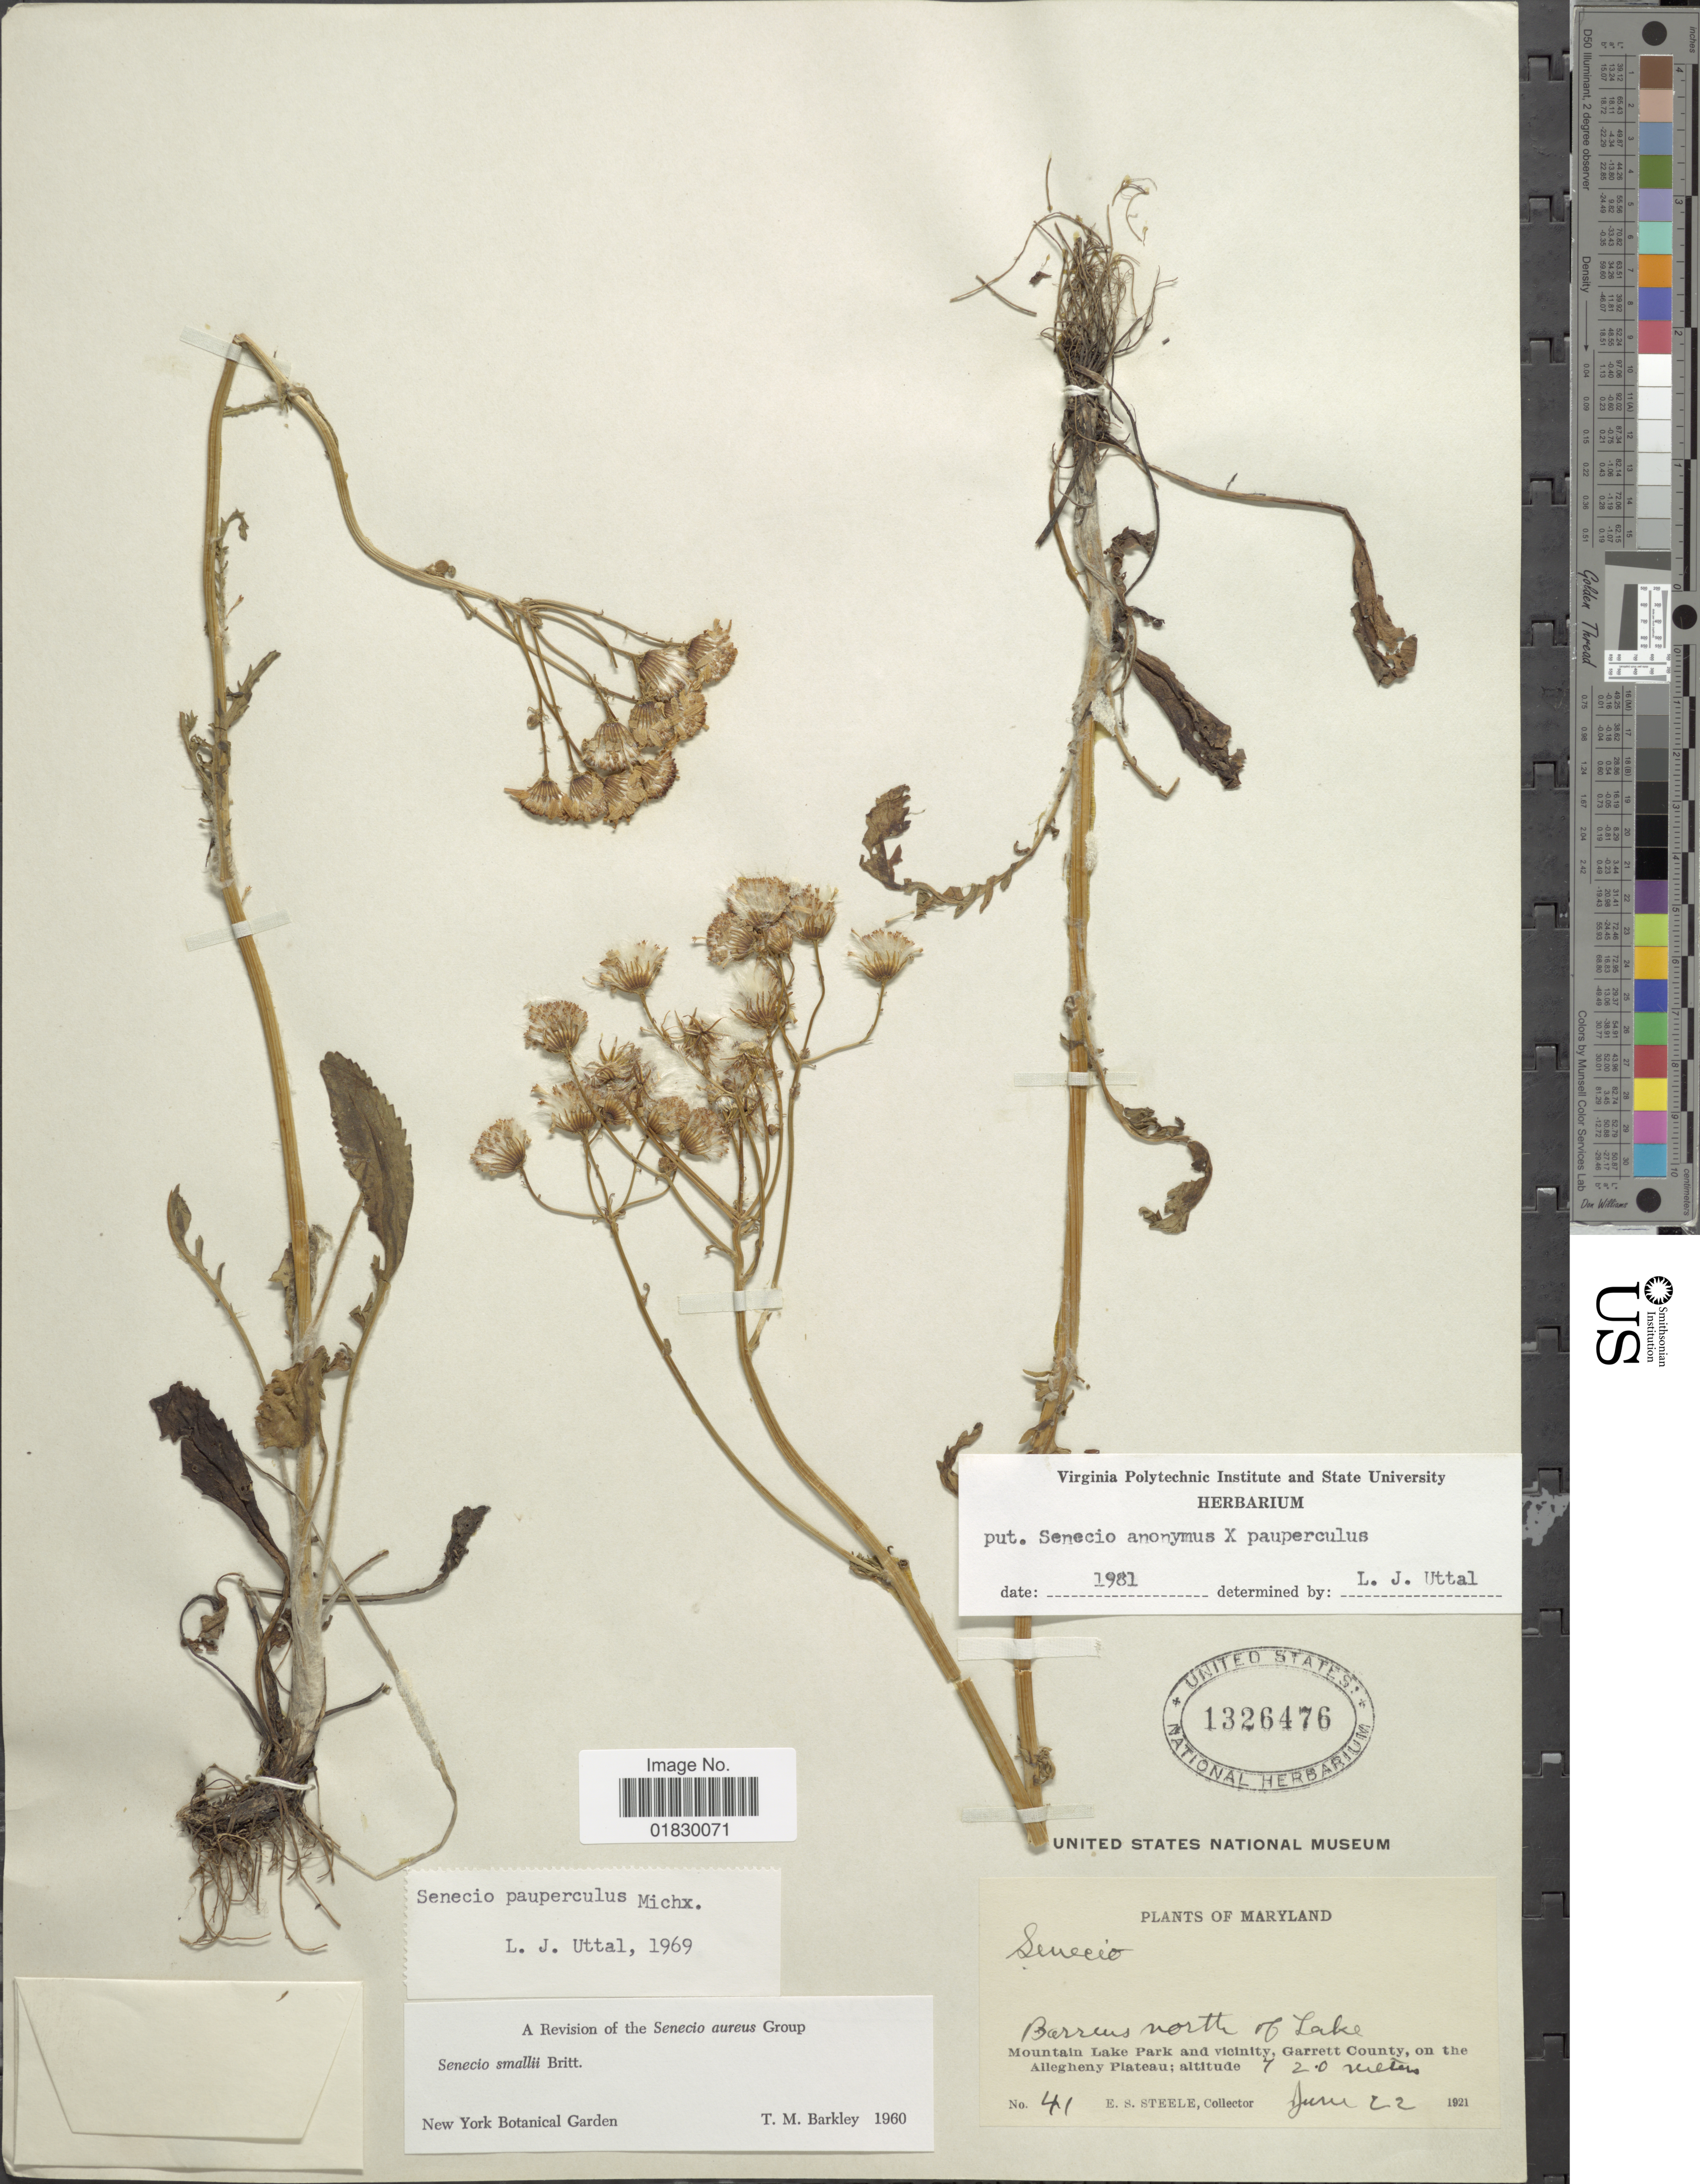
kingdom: Plantae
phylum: Tracheophyta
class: Magnoliopsida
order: Asterales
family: Asteraceae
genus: Packera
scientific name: Packera anonyma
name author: (Alph. Wood) W.A. Weber & Á. Löve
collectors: E. Steele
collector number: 41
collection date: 1921-06-22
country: United States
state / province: Maryland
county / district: Garrett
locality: Barrens north of Lake, Mountain Lake Park and vicinity, Garrett County, on the Allegheny Plateau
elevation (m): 720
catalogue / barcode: US 1326476